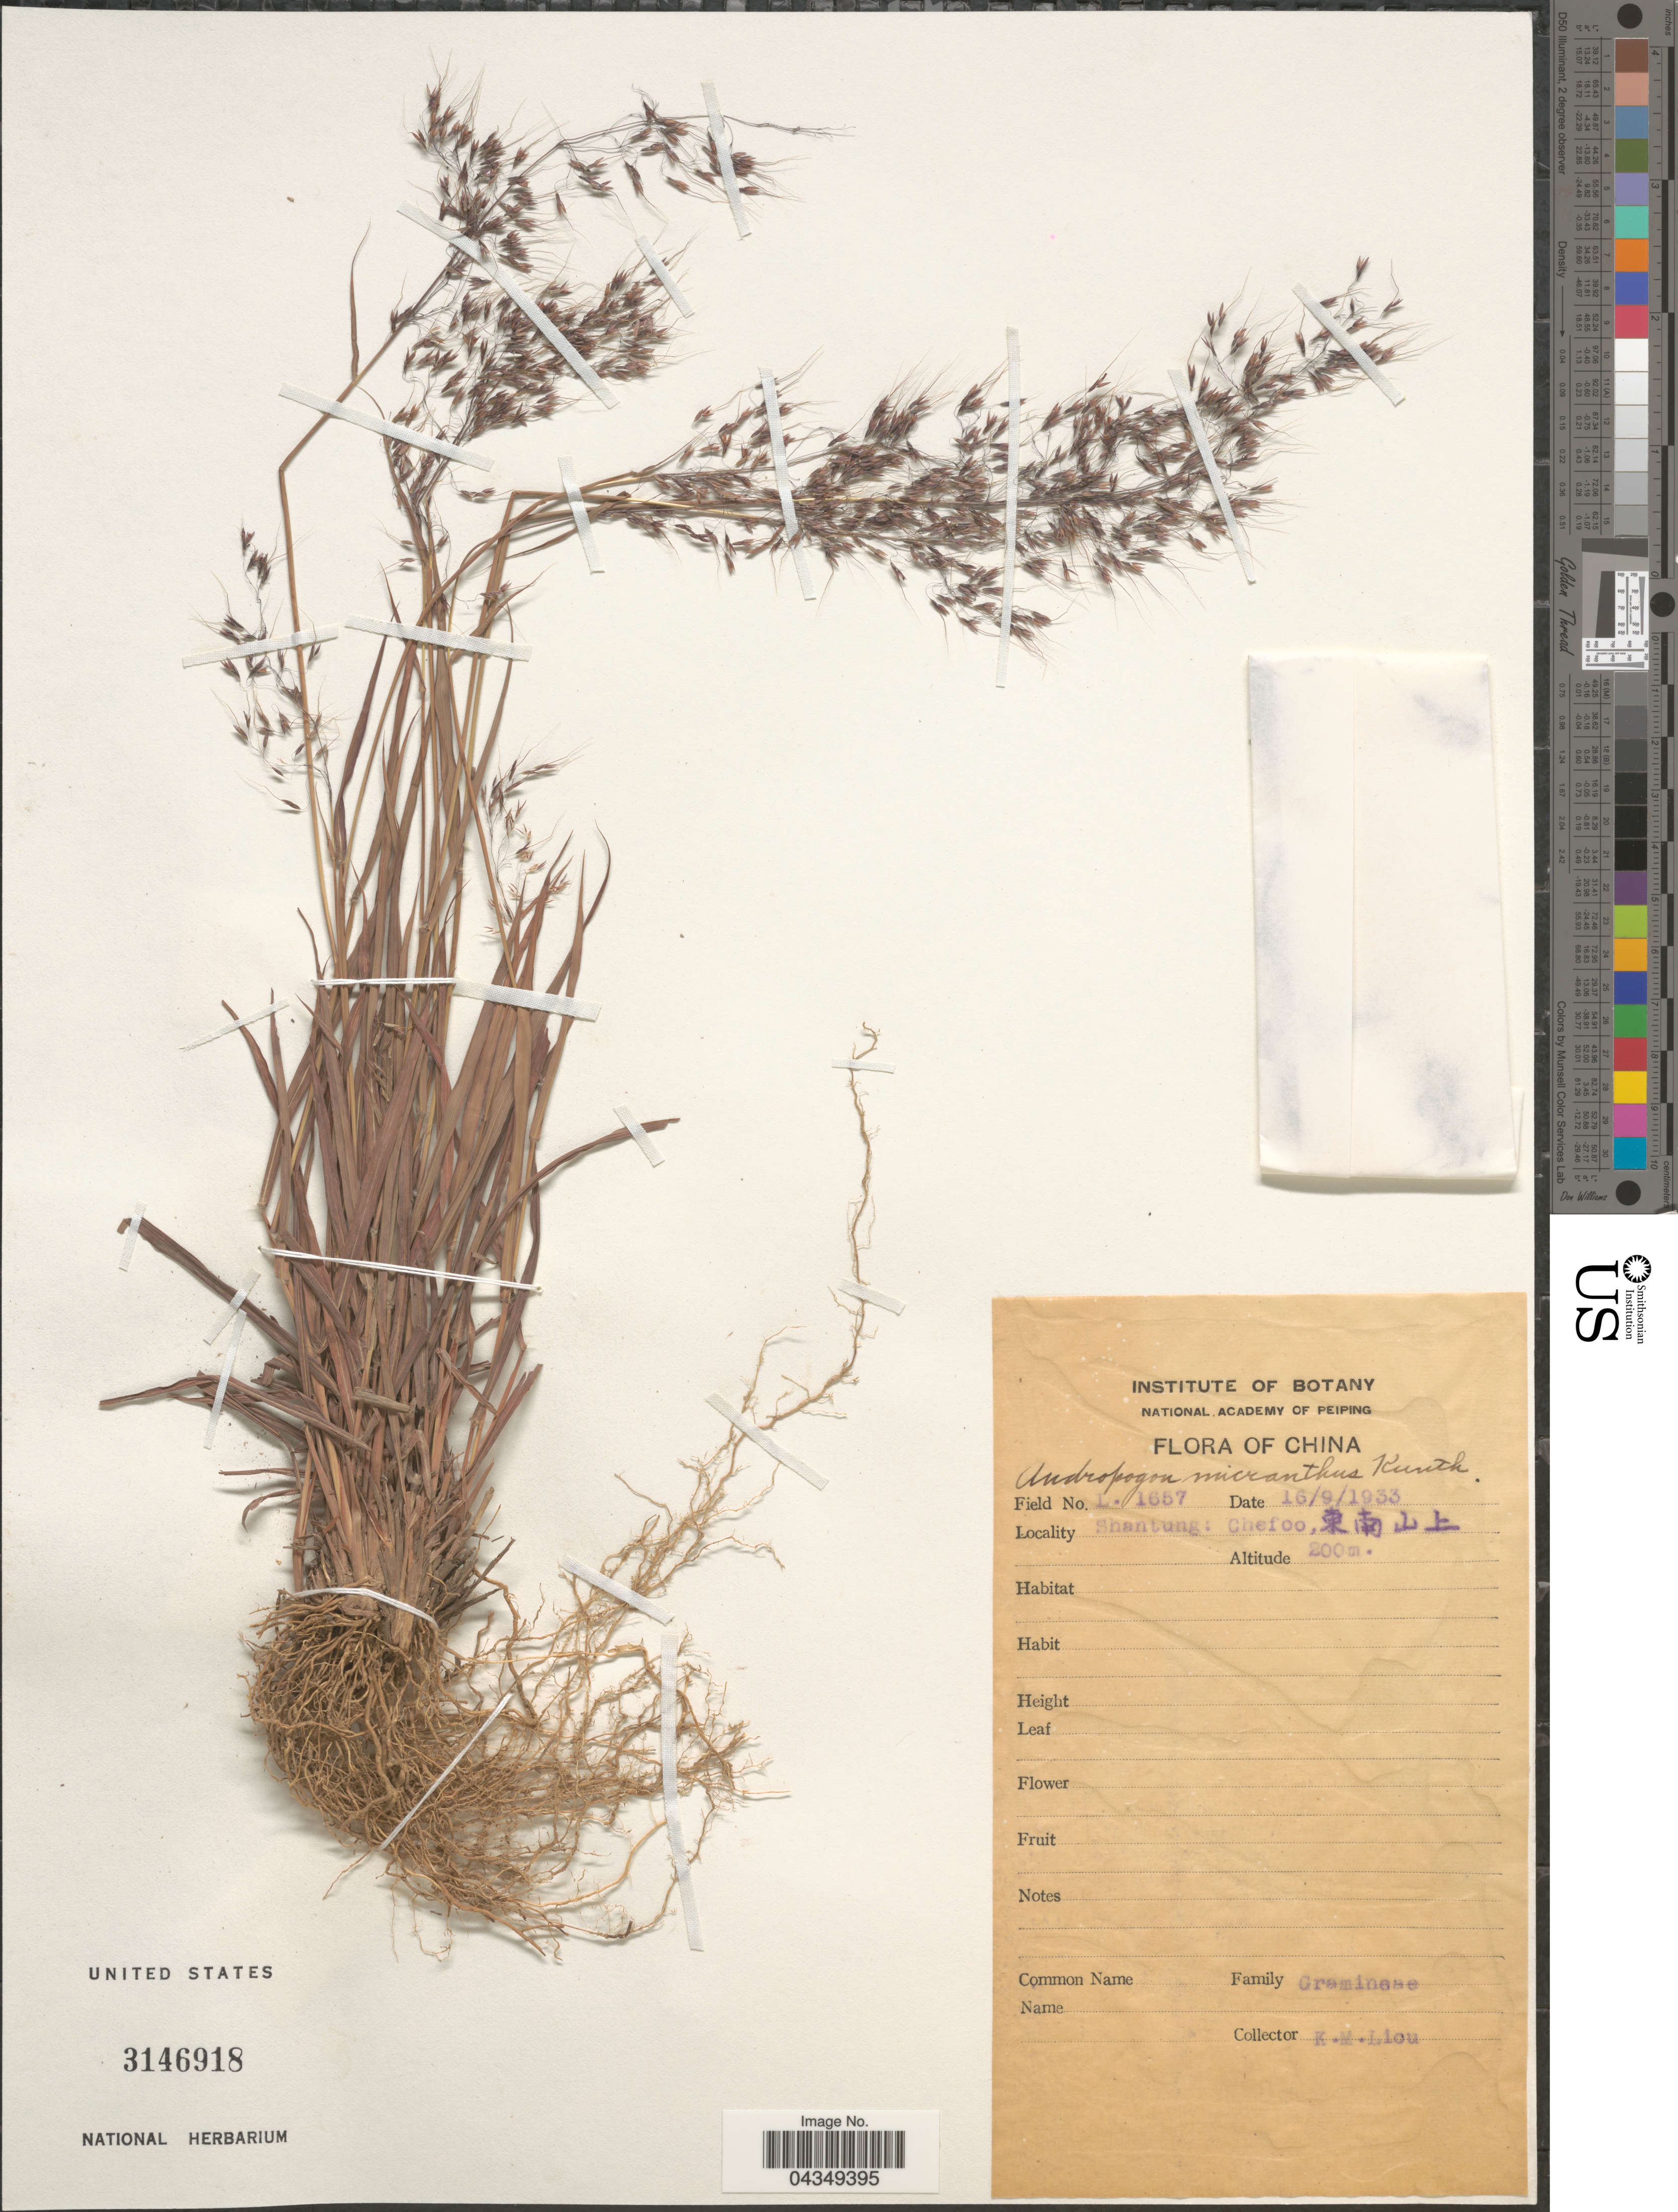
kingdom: Plantae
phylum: Tracheophyta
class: Liliopsida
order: Poales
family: Poaceae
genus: Capillipedium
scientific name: Capillipedium parviflorum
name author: (R. Br.) Stapf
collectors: K. M. Liou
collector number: L1657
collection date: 1953-09-16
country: China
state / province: Shandong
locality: Shantung: Chefoo, X.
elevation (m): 2000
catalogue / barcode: US 3146918